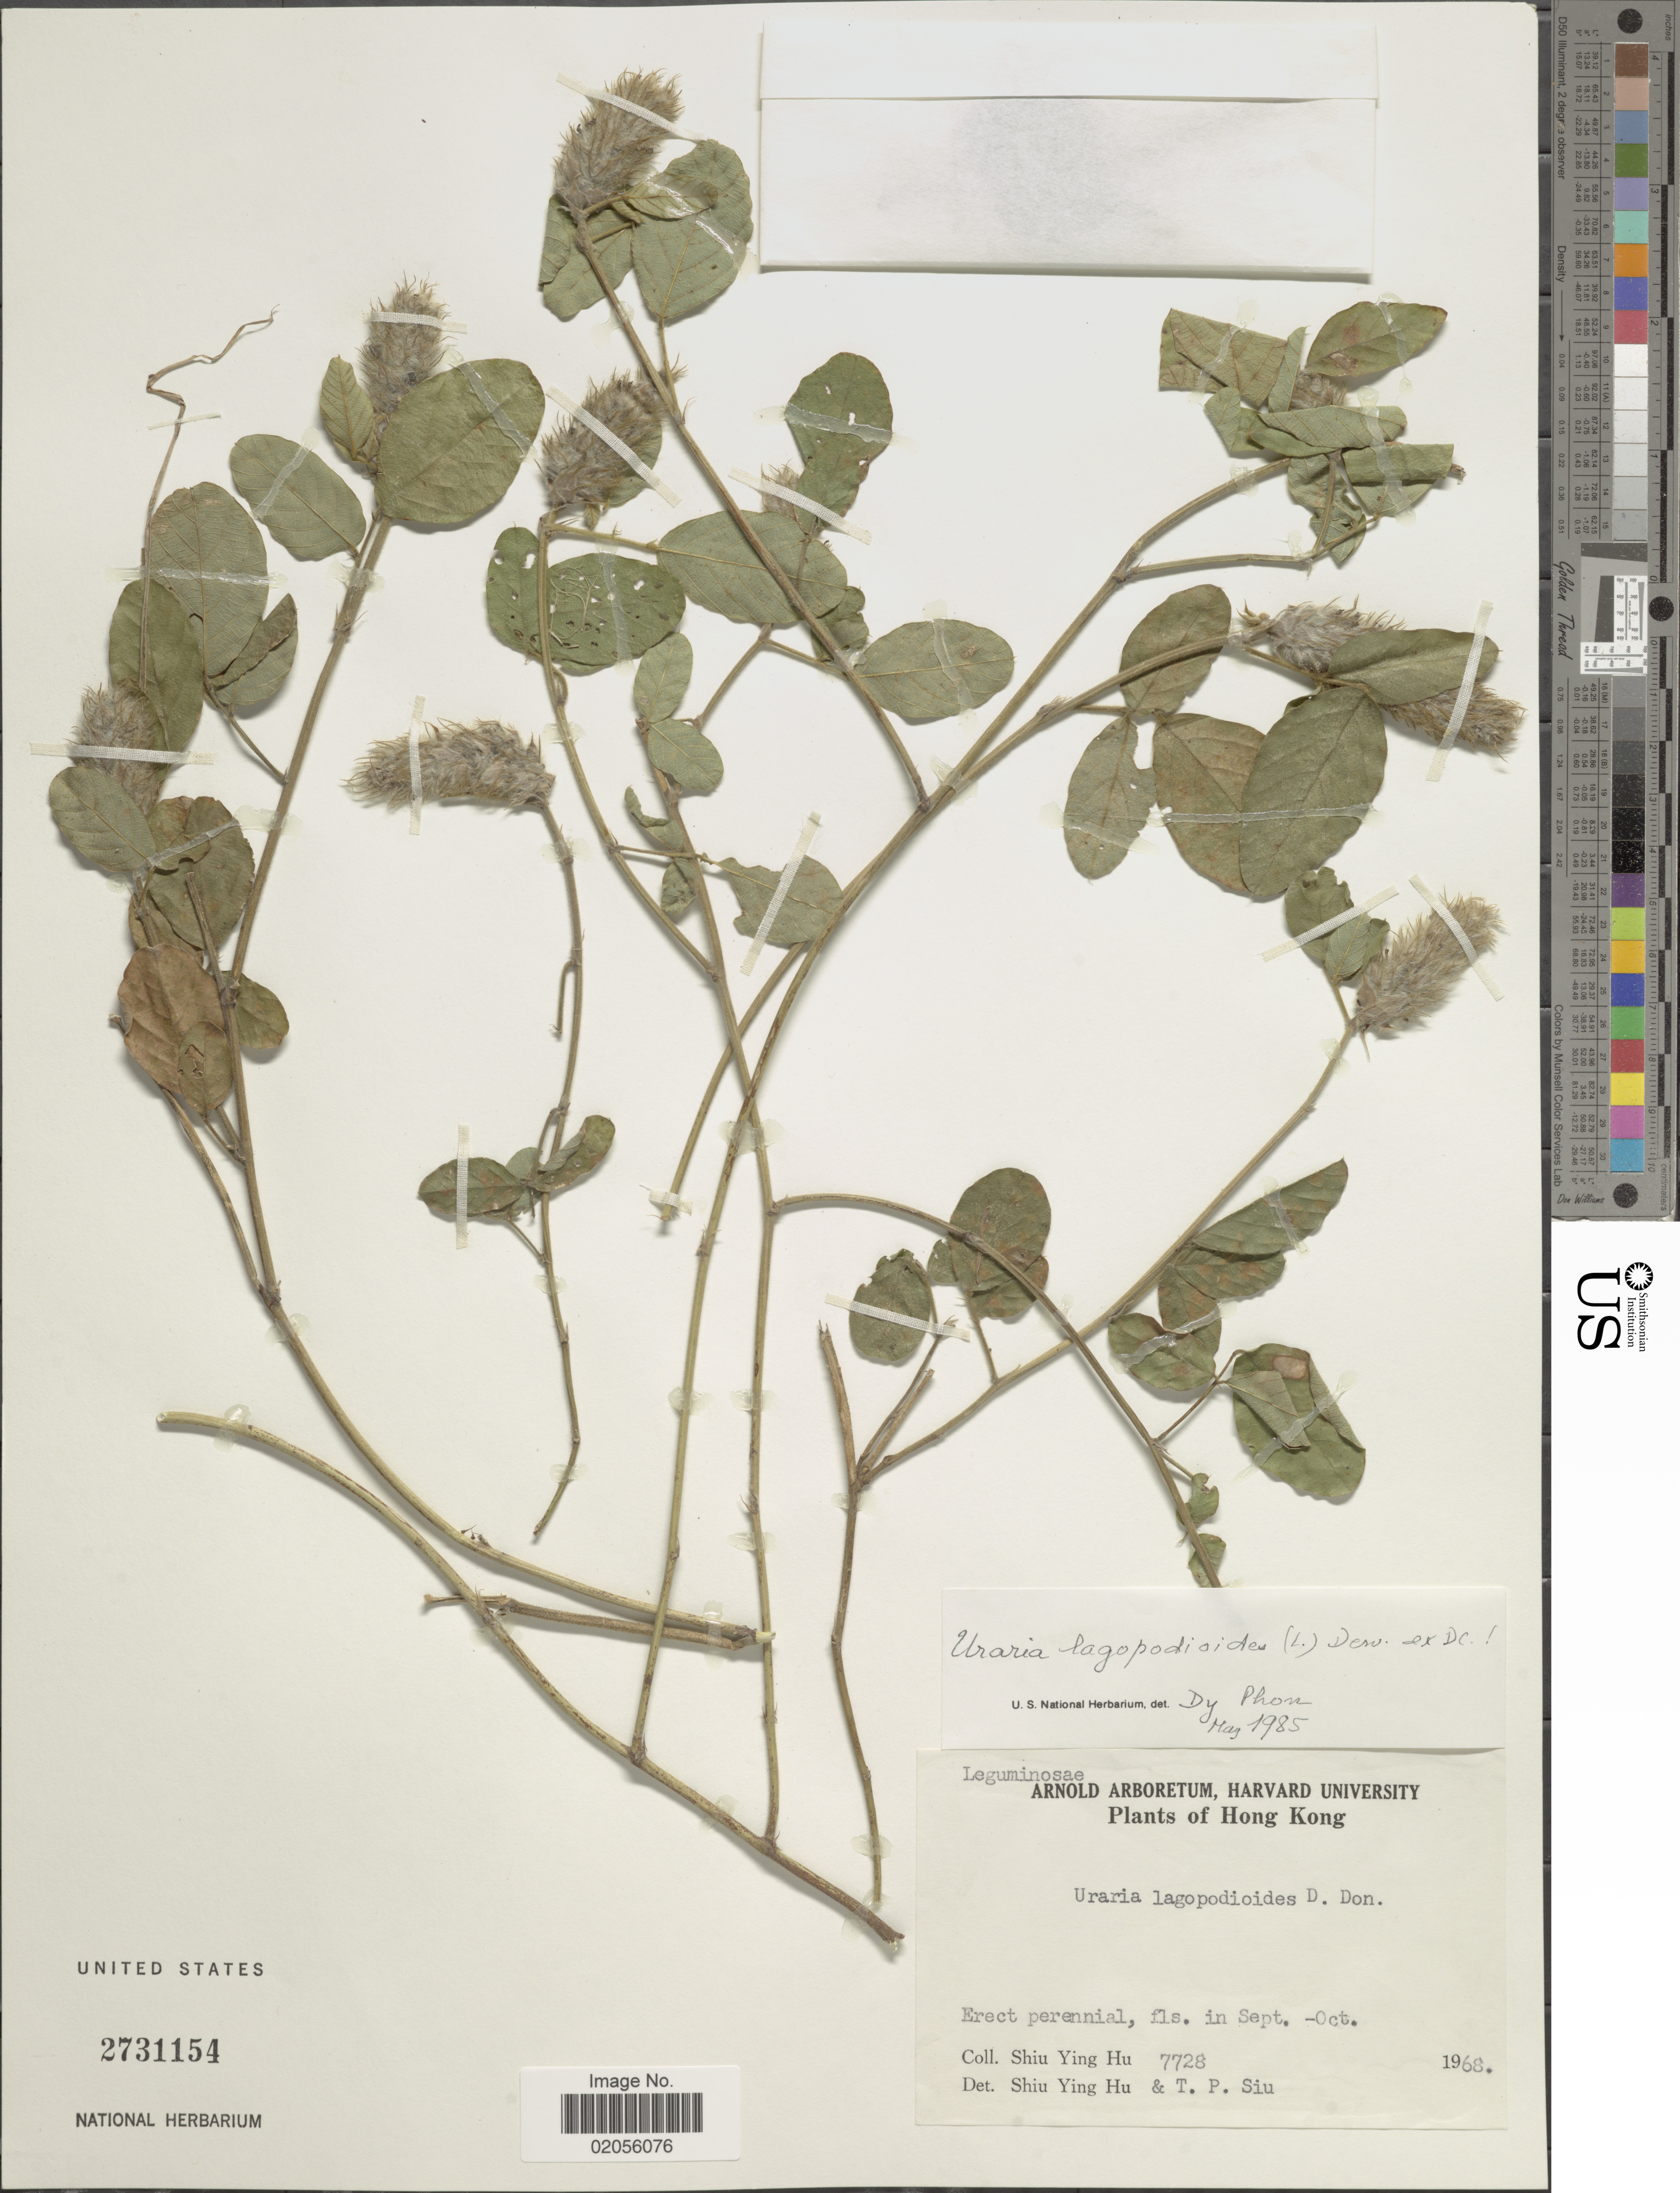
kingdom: Plantae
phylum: Tracheophyta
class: Magnoliopsida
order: Fabales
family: Fabaceae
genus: Uraria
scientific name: Uraria lagopodioides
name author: (L.) Desv. ex DC.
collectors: S. Y. Hu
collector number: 7728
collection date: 1968-09/1968-10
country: China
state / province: Hong Kong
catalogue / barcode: US 2731154